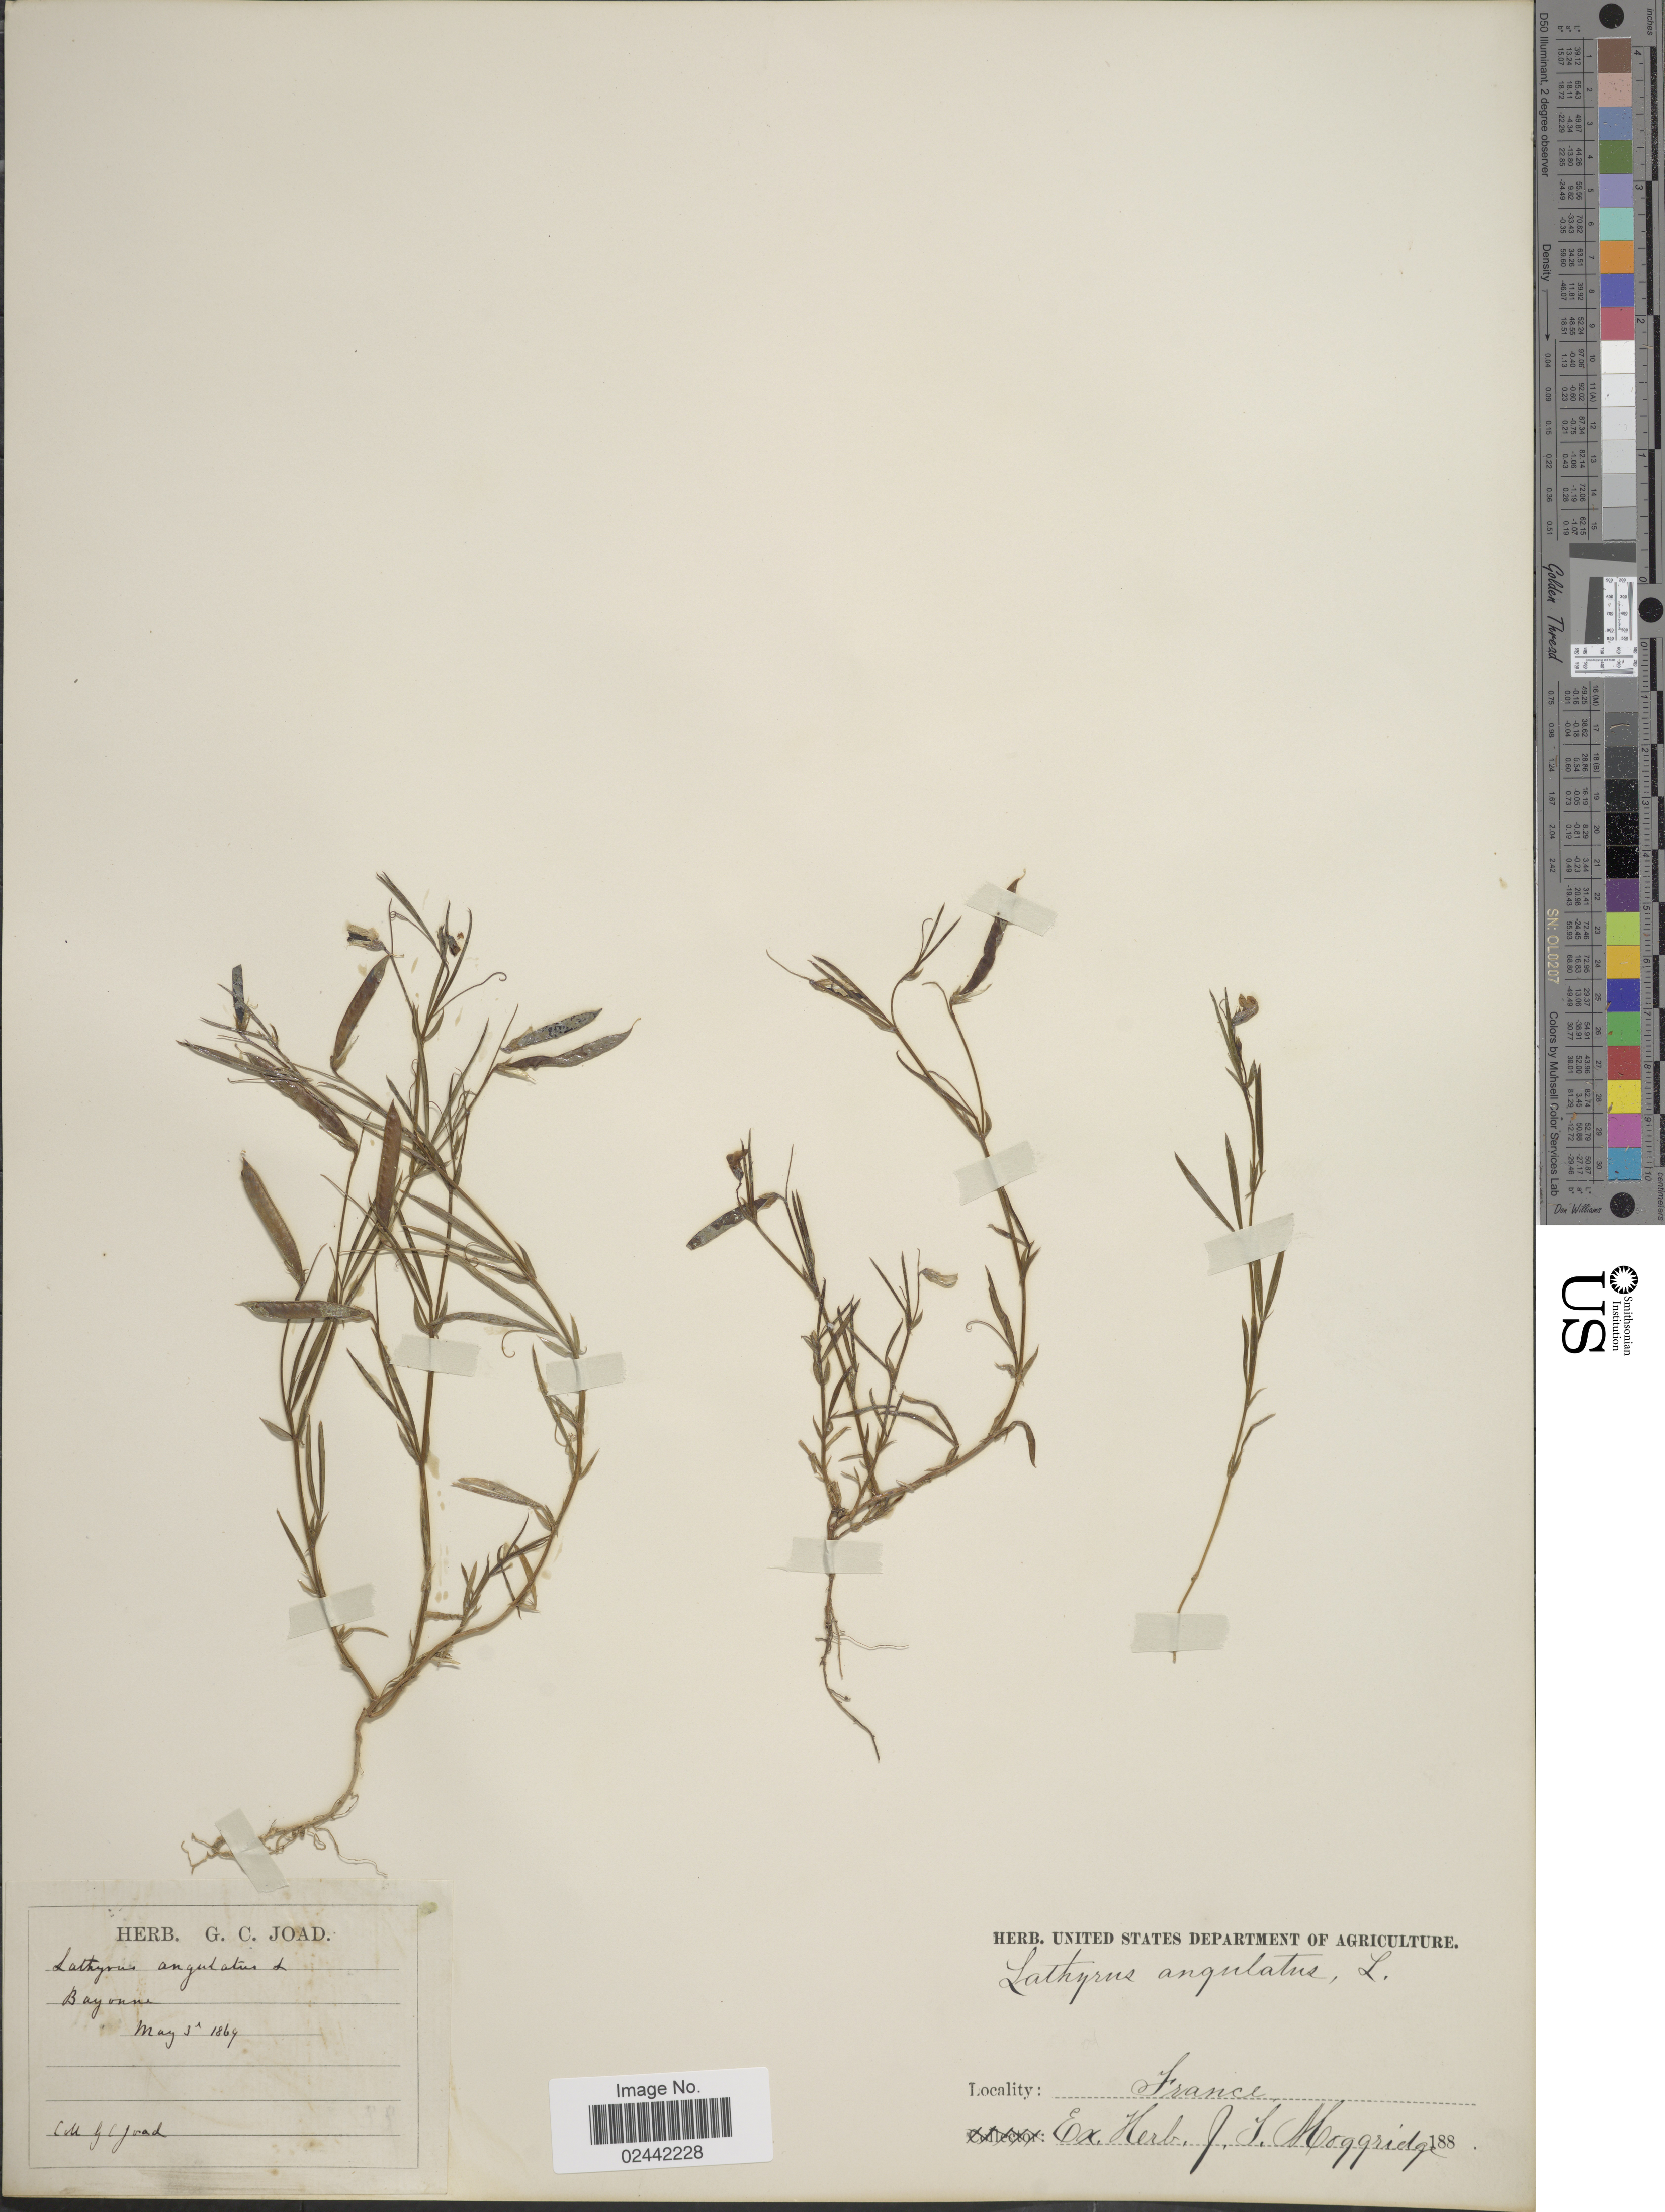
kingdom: Plantae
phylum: Tracheophyta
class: Magnoliopsida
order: Fabales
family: Fabaceae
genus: Lathyrus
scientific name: Lathyrus angulatus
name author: L.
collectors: G. Joad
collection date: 1869-05-03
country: France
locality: France. Bayonne.